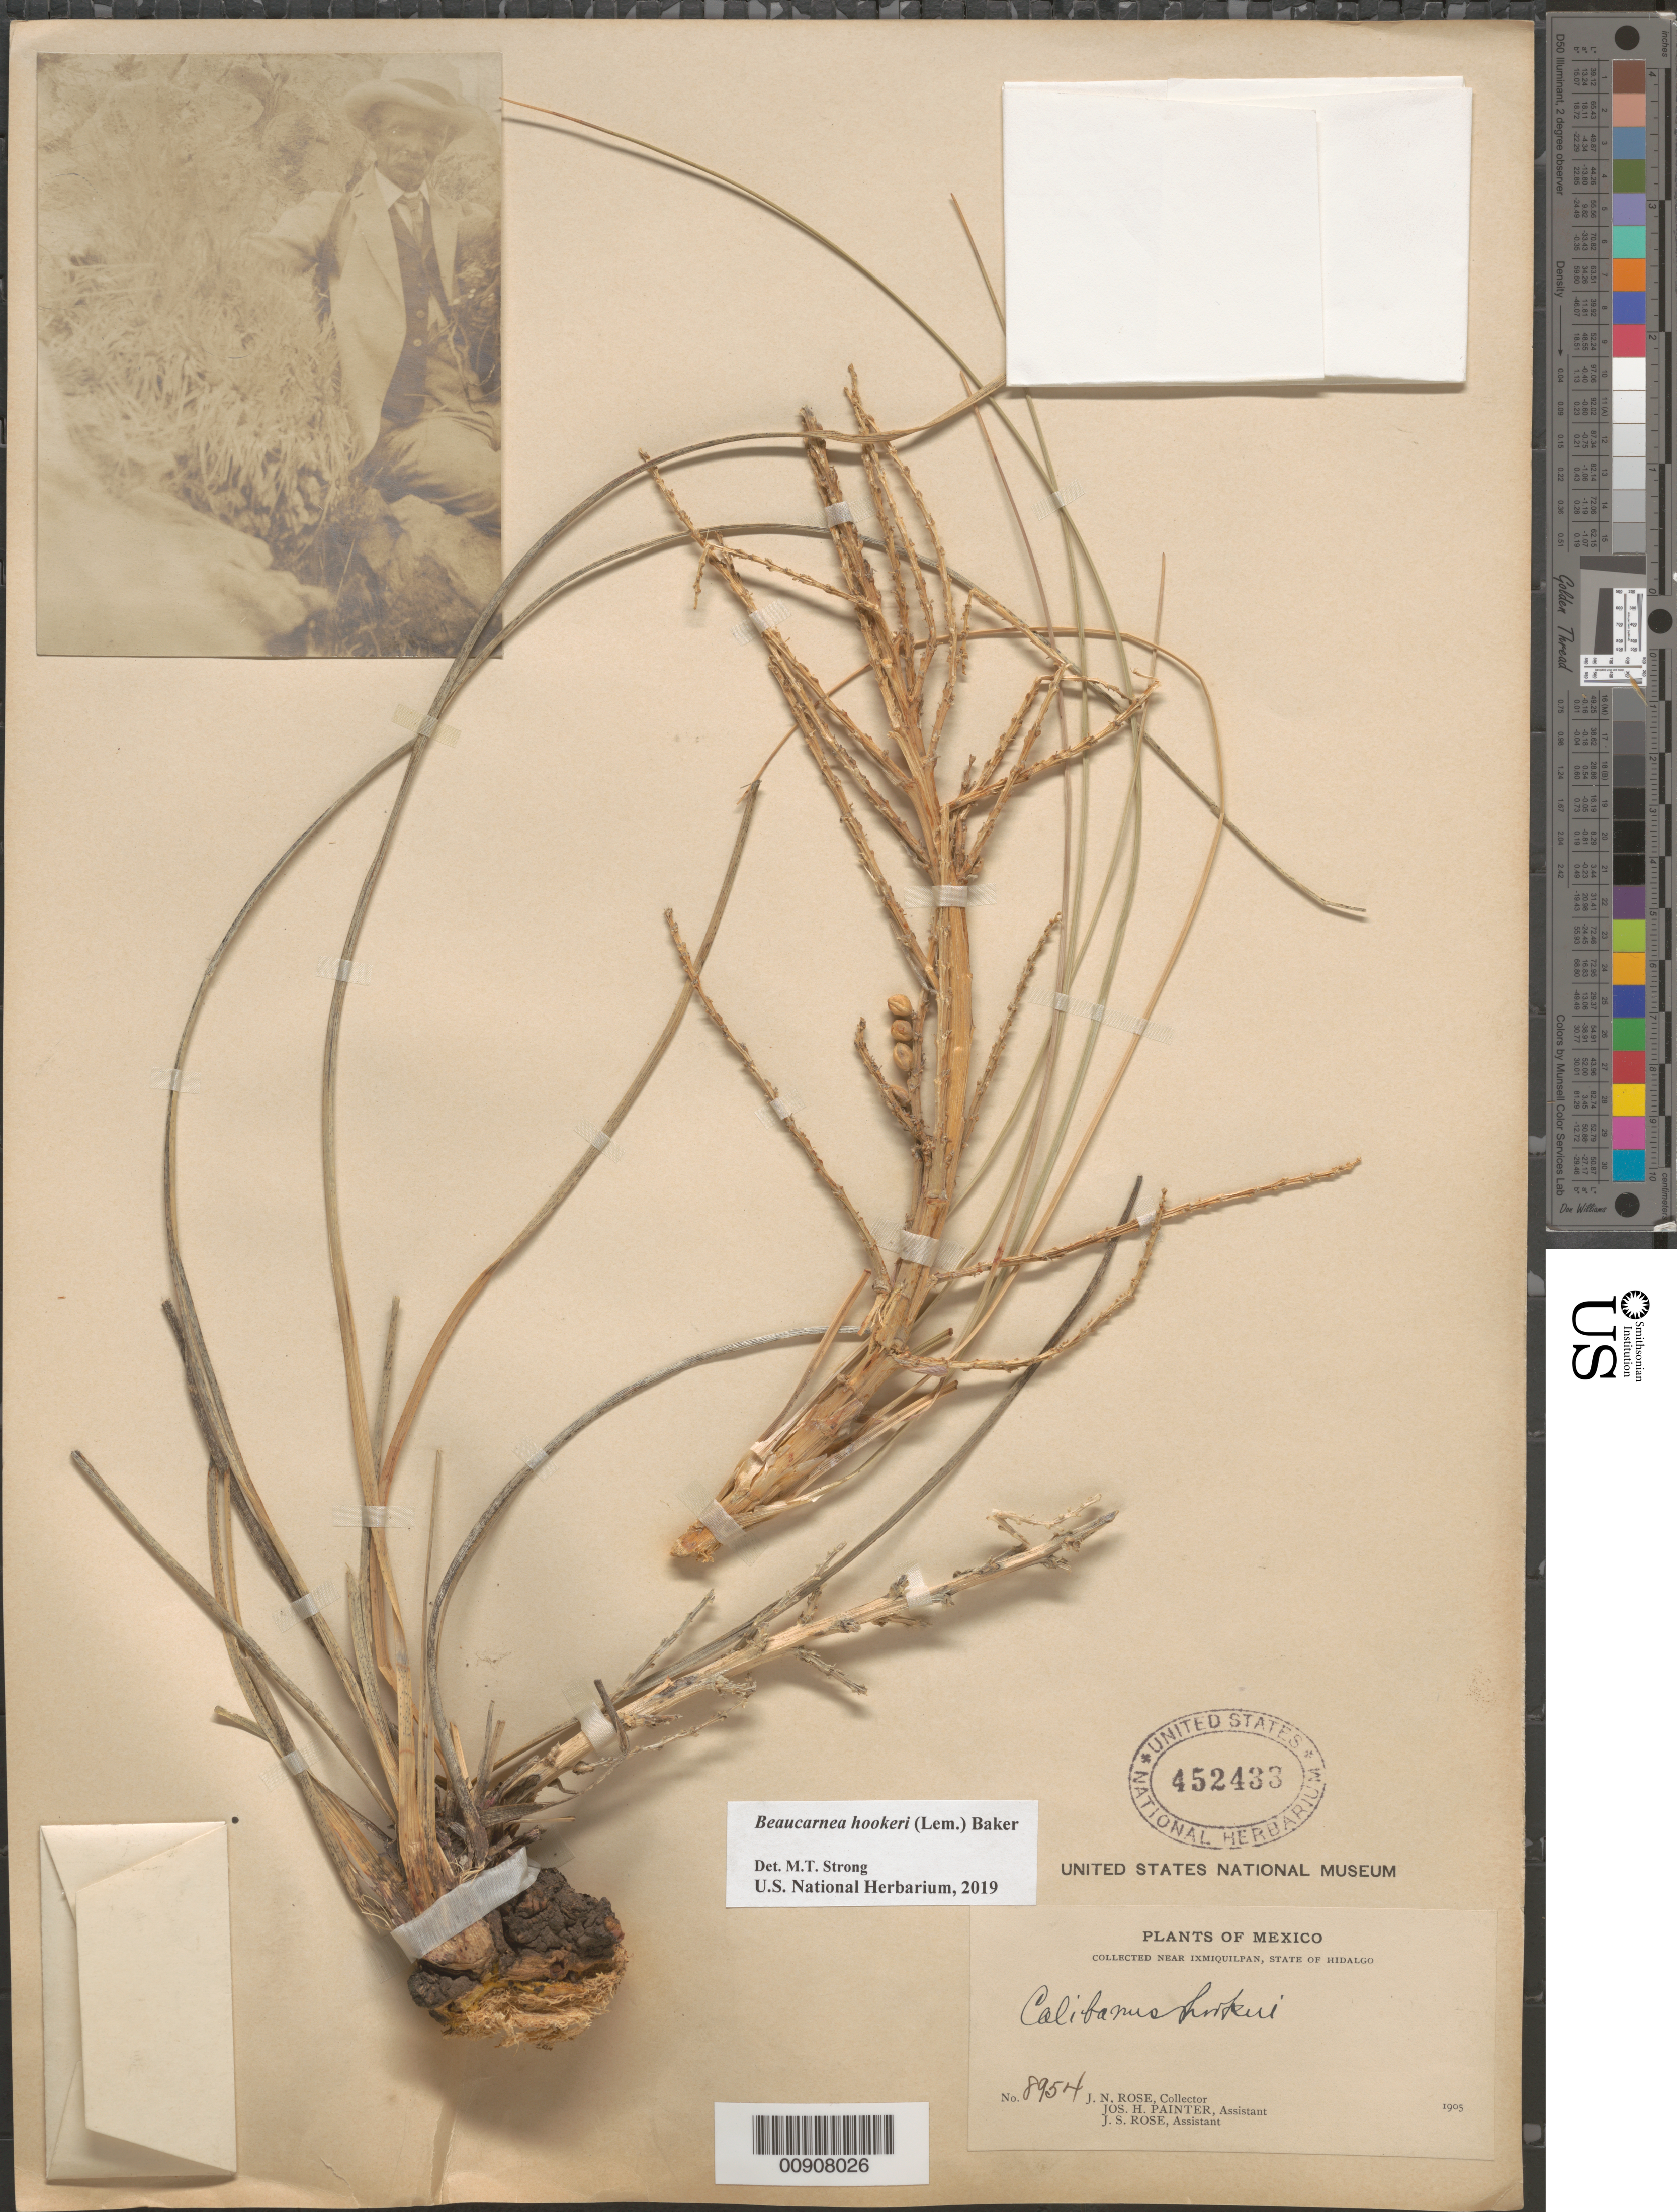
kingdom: Plantae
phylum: Tracheophyta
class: Liliopsida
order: Asparagales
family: Asparagaceae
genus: Beaucarnea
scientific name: Beaucarnea hookeri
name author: (Lem.) Baker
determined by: Strong, Mark T., (BOT), Smithsonian Institution - National Museum of Natural History (UNITED STATES)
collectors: J. N. Rose, J. H. Painter & J. S. Rose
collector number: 8954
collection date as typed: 1905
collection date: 1905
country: Mexico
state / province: Hidalgo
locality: Near Ixmiquilpan, State of Hidalgo.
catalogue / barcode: US 452433